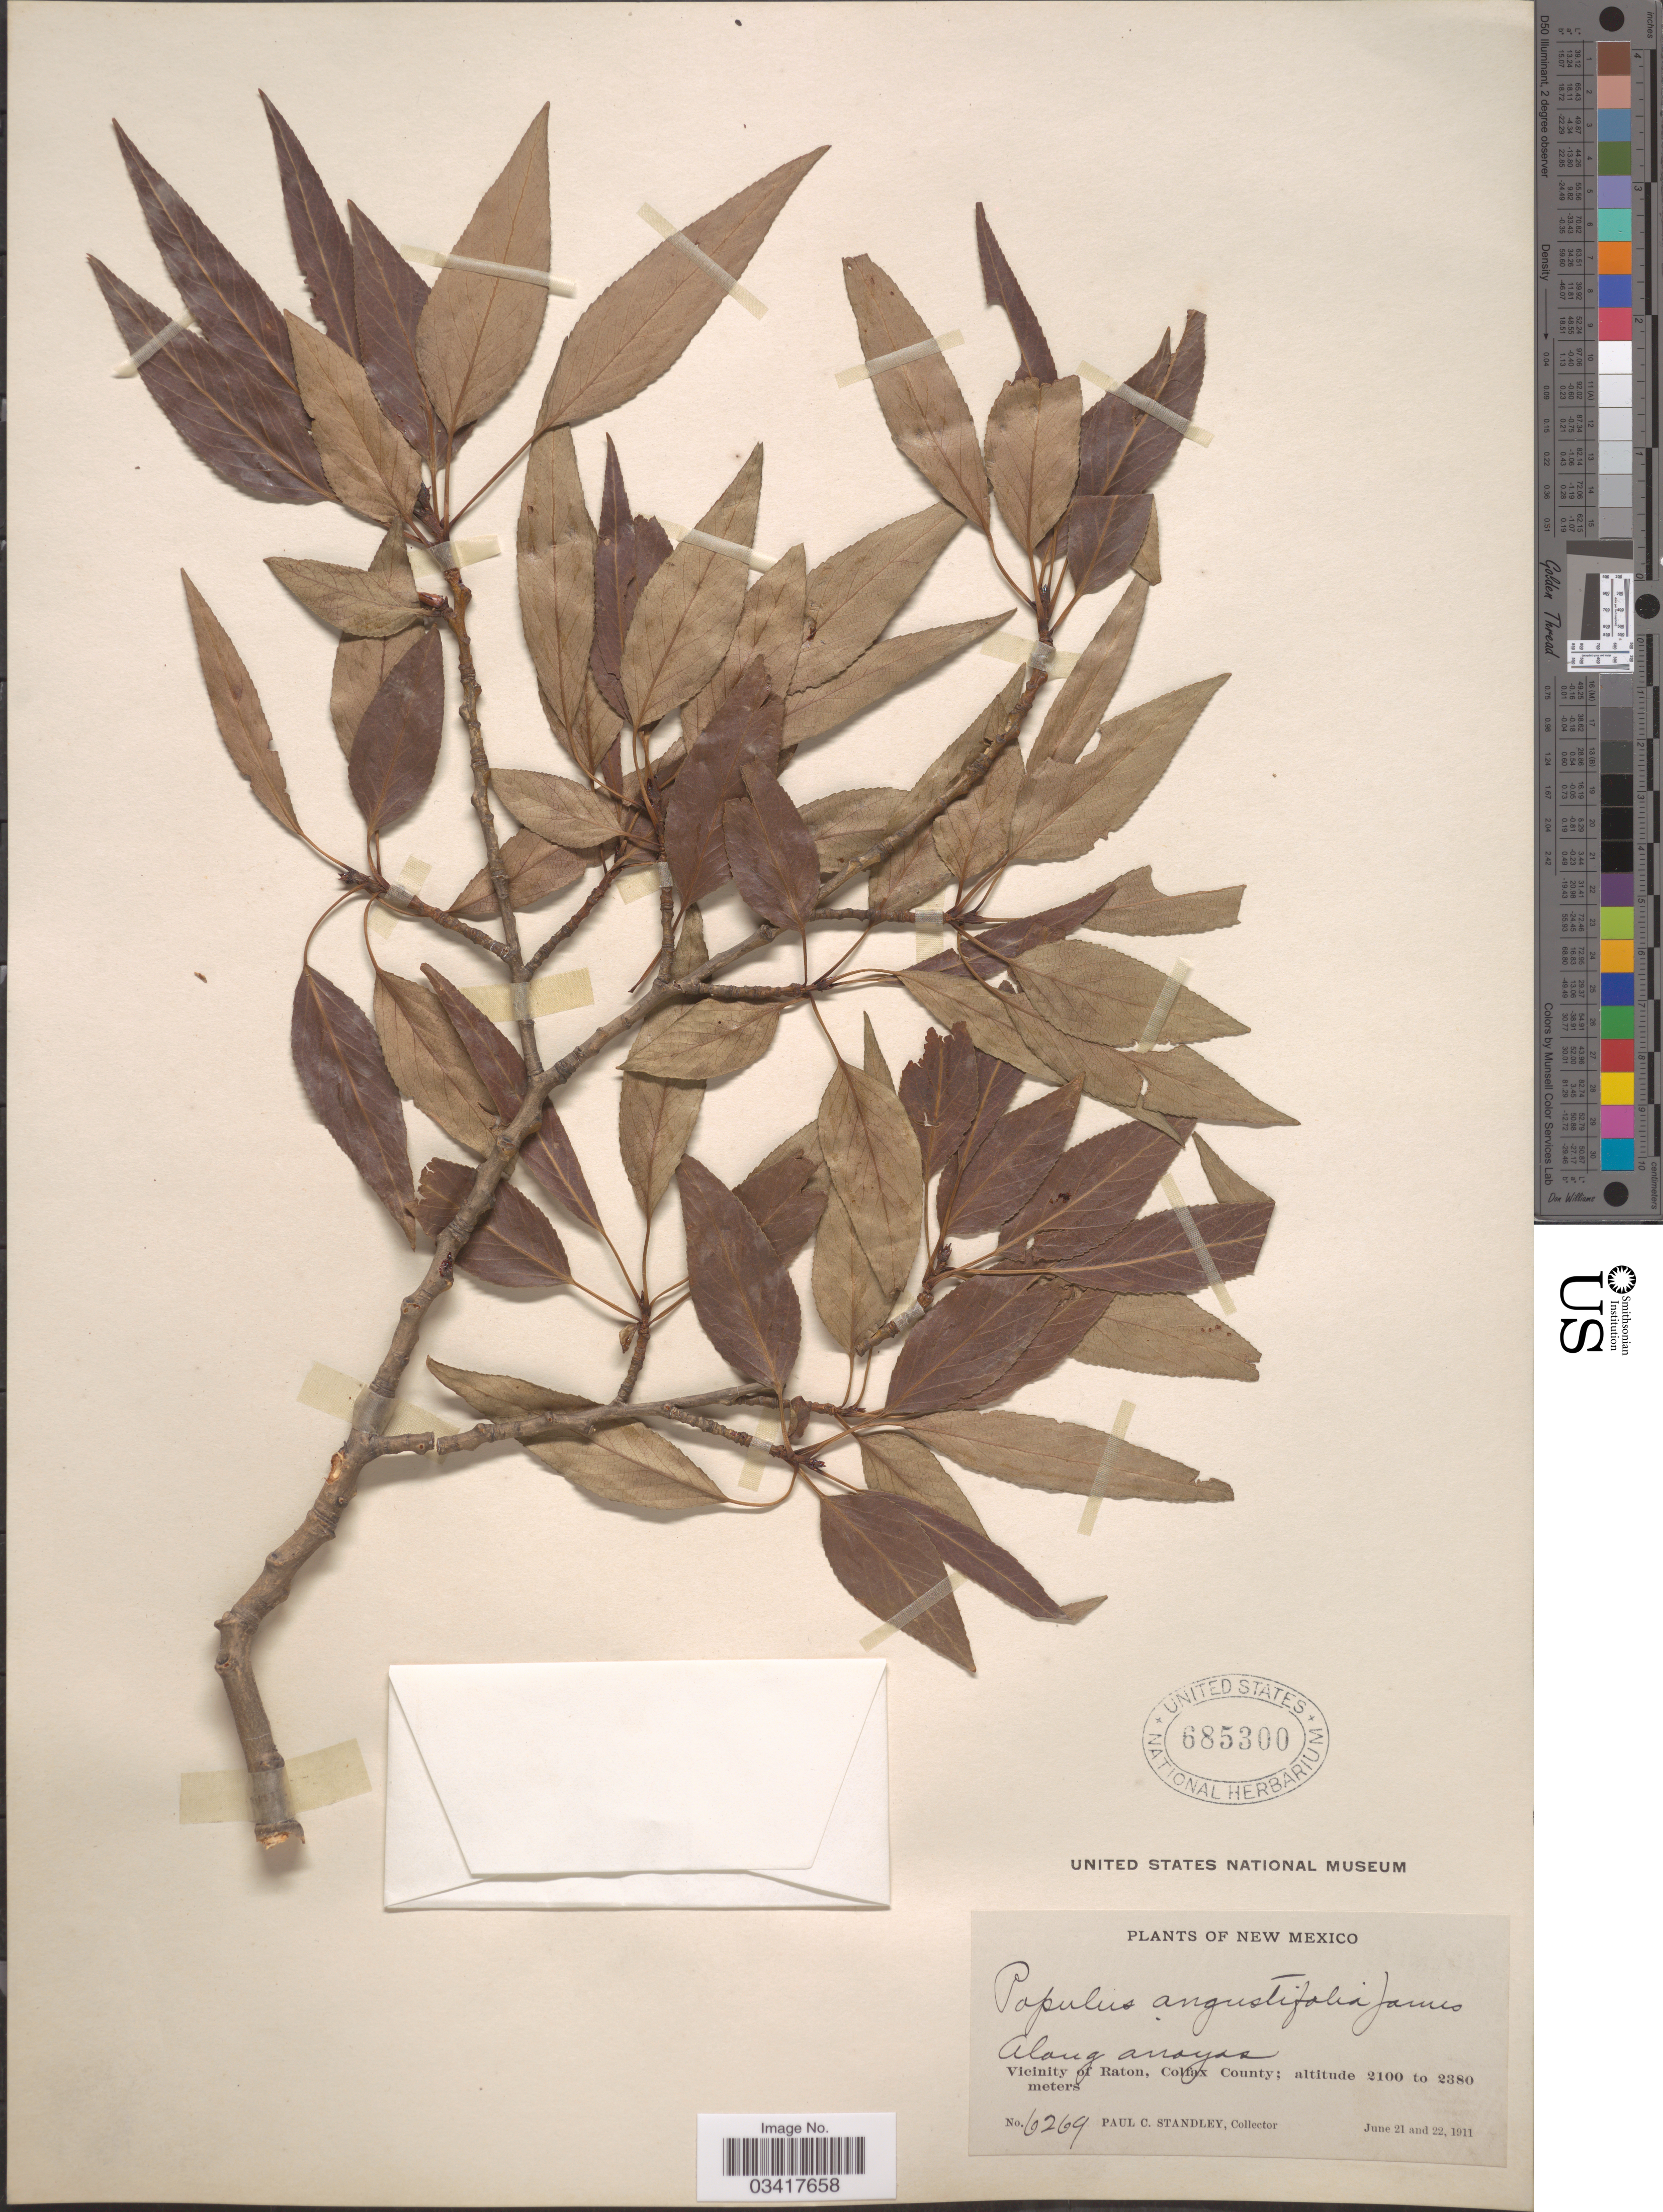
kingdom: Plantae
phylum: Tracheophyta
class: Magnoliopsida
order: Malpighiales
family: Salicaceae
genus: Populus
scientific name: Populus angustifolia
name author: E. James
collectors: P. C. Standley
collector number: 6269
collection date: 1911-06-21/1911-06-22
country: United States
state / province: New Mexico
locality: Vicinity of Raton, Colfax County.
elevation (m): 2100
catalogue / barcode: US 685300